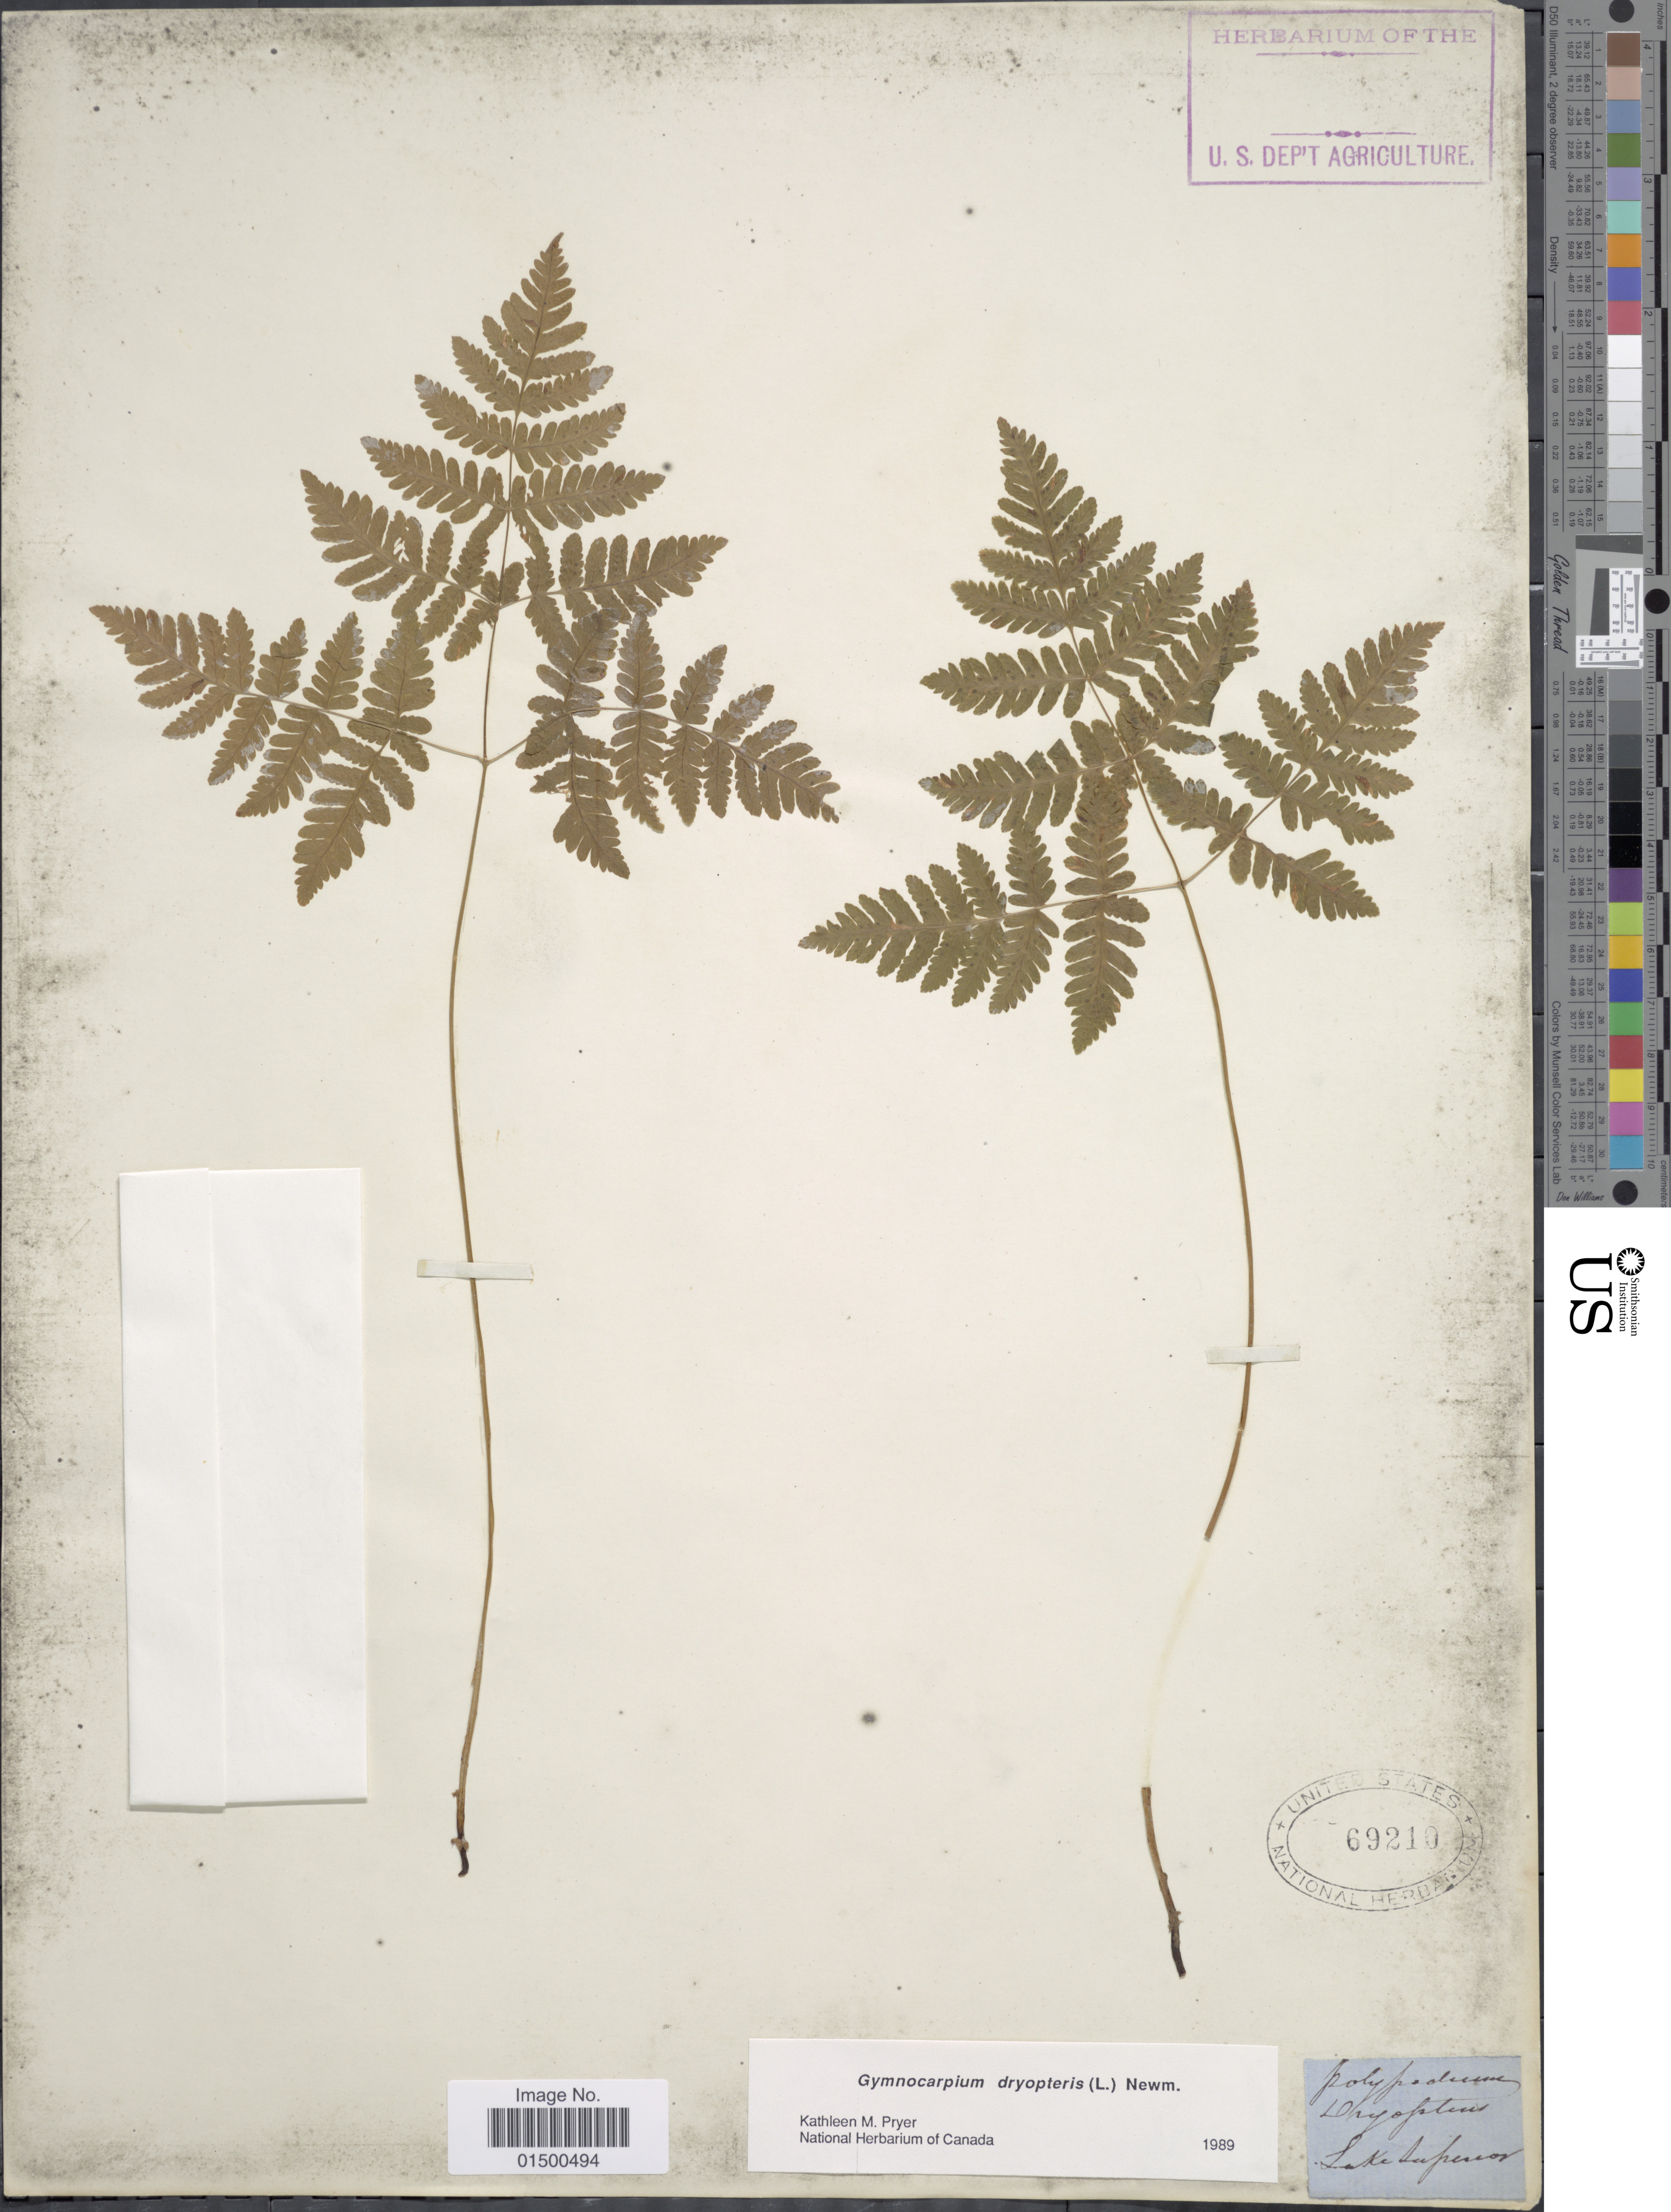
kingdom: Plantae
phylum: Tracheophyta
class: Polypodiopsida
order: Polypodiales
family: Cystopteridaceae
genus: Gymnocarpium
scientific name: Gymnocarpium dryopteris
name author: (L.) Newman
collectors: K. Pryer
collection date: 1989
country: United States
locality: Lake Superior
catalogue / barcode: US 69210